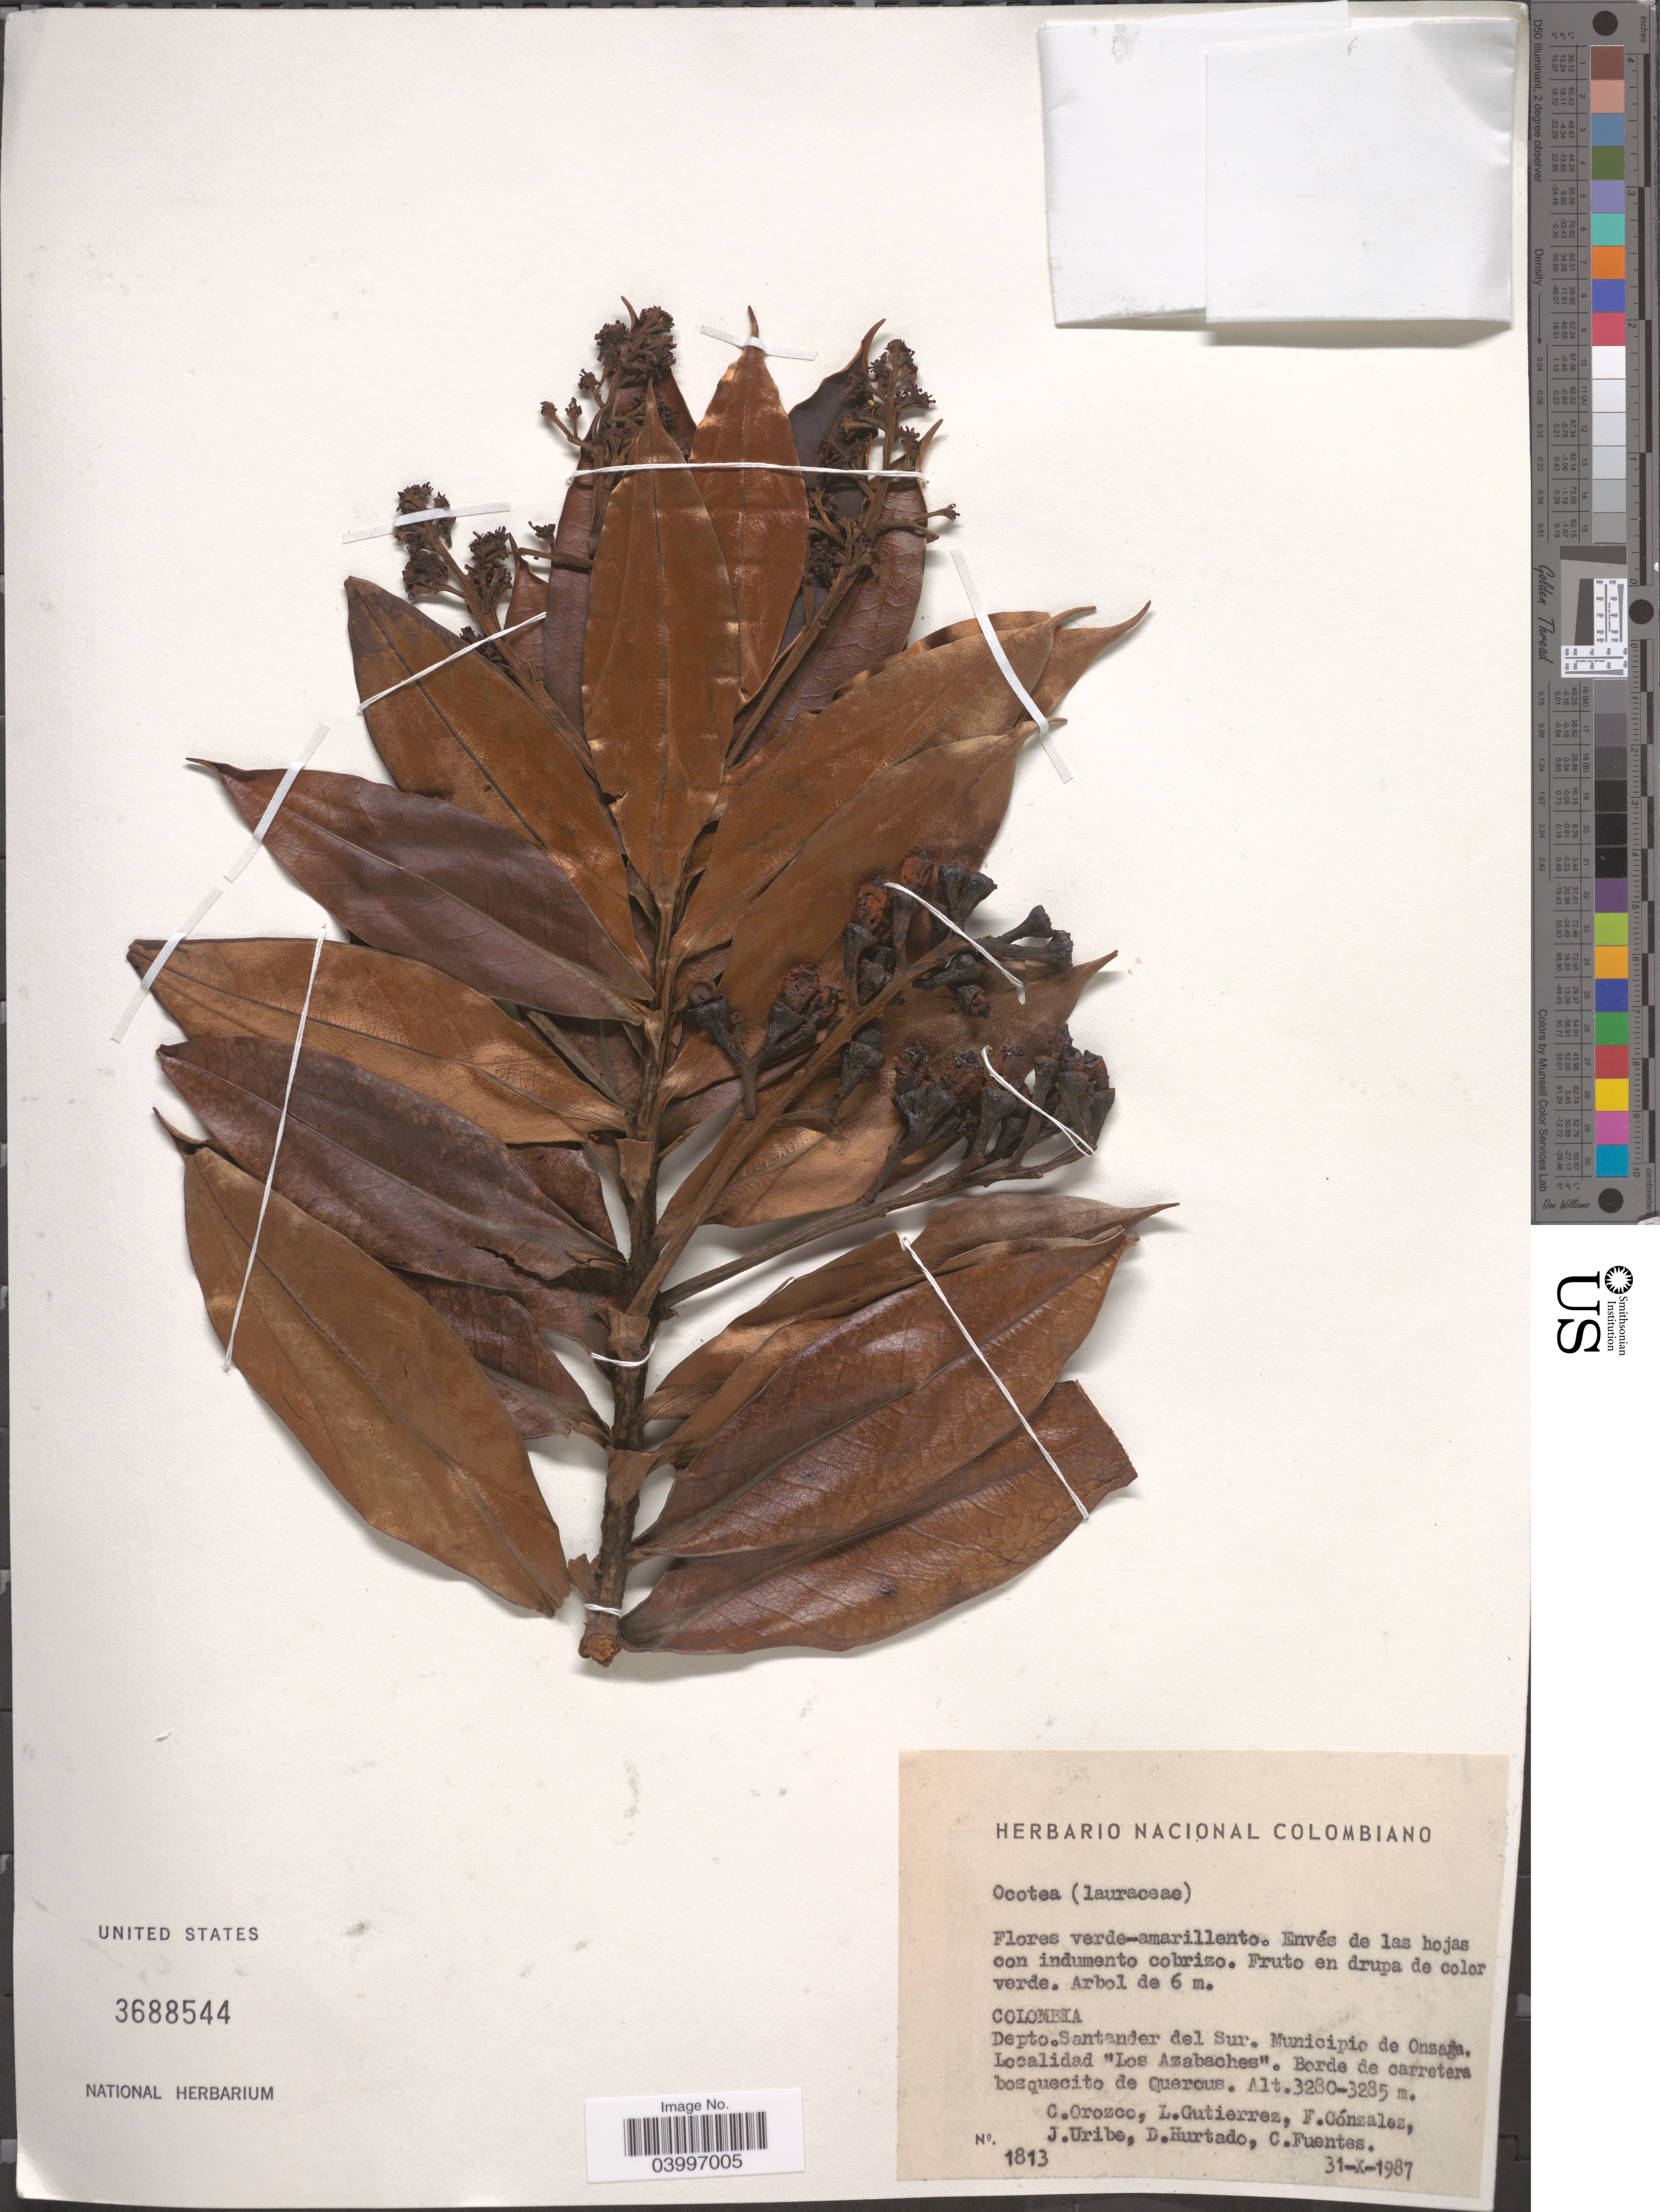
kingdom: Plantae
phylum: Tracheophyta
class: Magnoliopsida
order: Laurales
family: Lauraceae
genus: Ocotea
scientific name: Ocotea sp.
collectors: C. Orozco, L. Gutiérrez, F. González, J. Uribe & et al.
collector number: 1813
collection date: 1987-10-31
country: Colombia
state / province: Santander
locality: Depto. Santander del Sur. Municipio de Onzaga, 'Los Azabaches'. Borde de carretera bosquecitos de Quercus.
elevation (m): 3280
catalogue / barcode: US 3688544